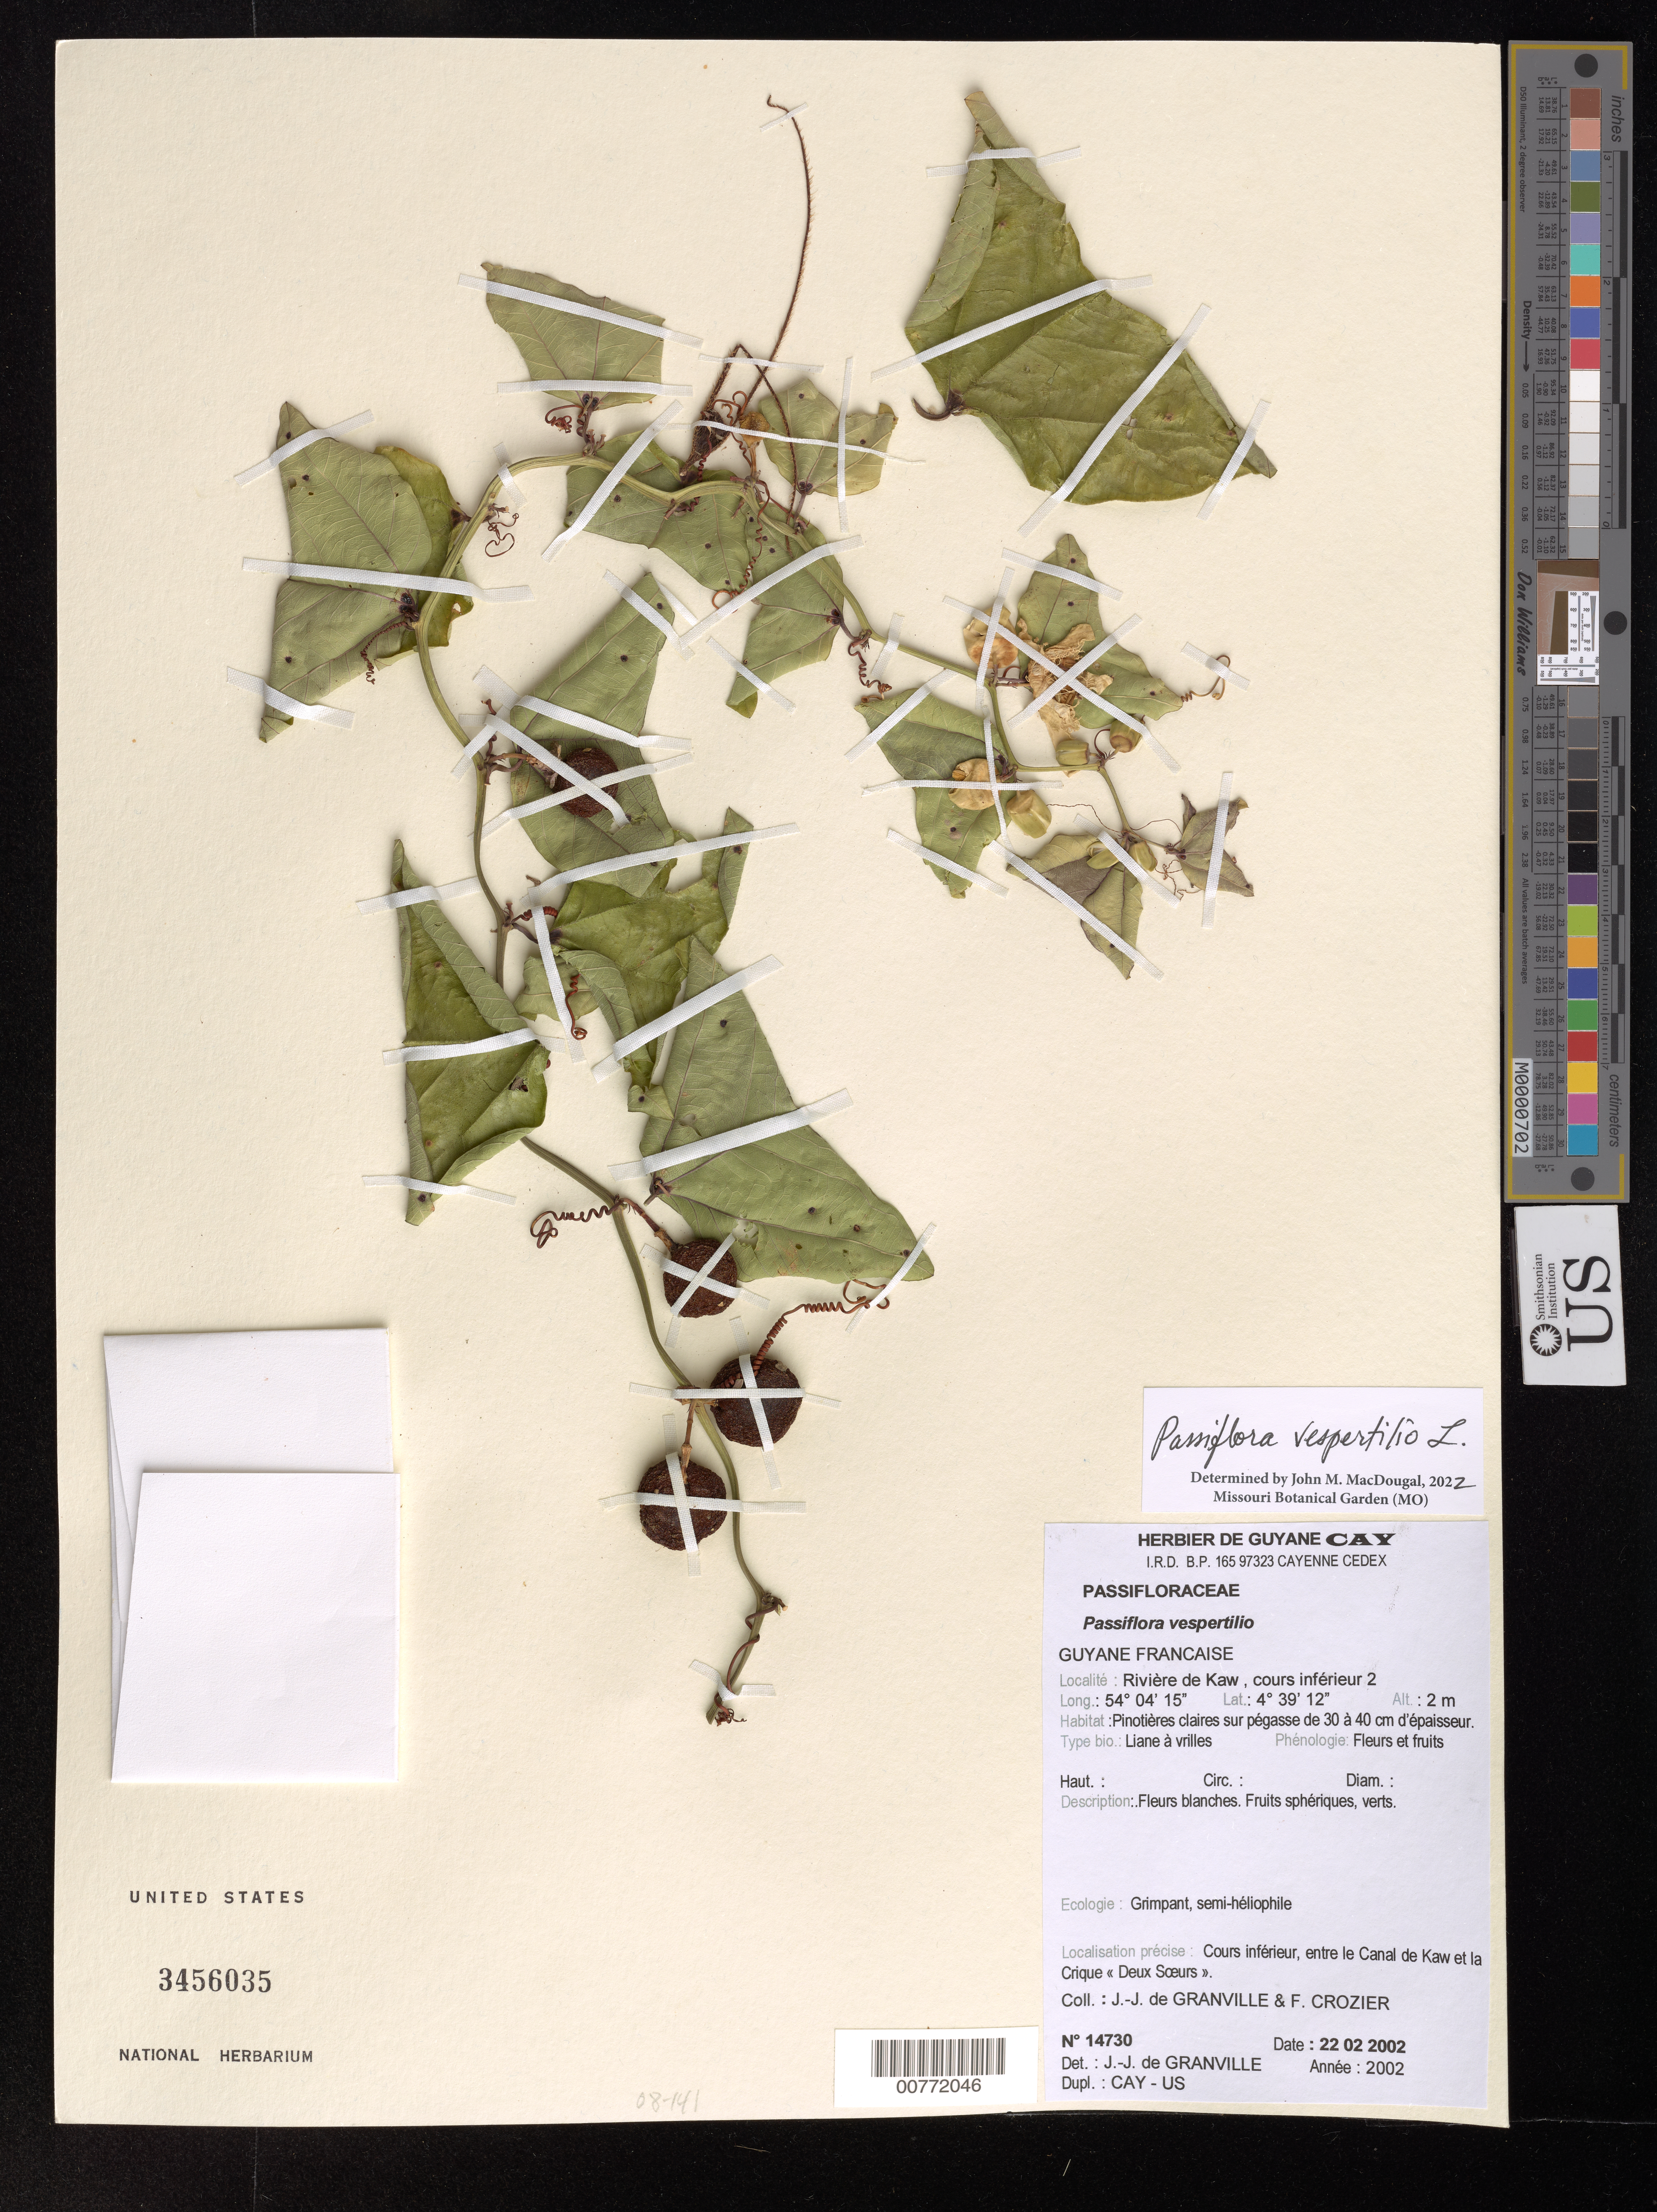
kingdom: Plantae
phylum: Tracheophyta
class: Magnoliopsida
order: Malpighiales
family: Passifloraceae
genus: Passiflora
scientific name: Passiflora vespertilio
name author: L.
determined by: Granville, J. J. de, (CAY), Institut de Recherche pour le Developpement (IRD) (FRENCH GUIANA)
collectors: J.-J. de Granville & F. Crozier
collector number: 14730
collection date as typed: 22-Feb-02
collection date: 2002-02-22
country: French Guiana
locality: Rivière de Kaw; Cours inférieur-2, entre le Canal de Kaw et la Crique "Deux Soeurs"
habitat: Pinotières claires sur pégasse de 30 à 40cm d'épaisseur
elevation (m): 2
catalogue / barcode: US 3456035